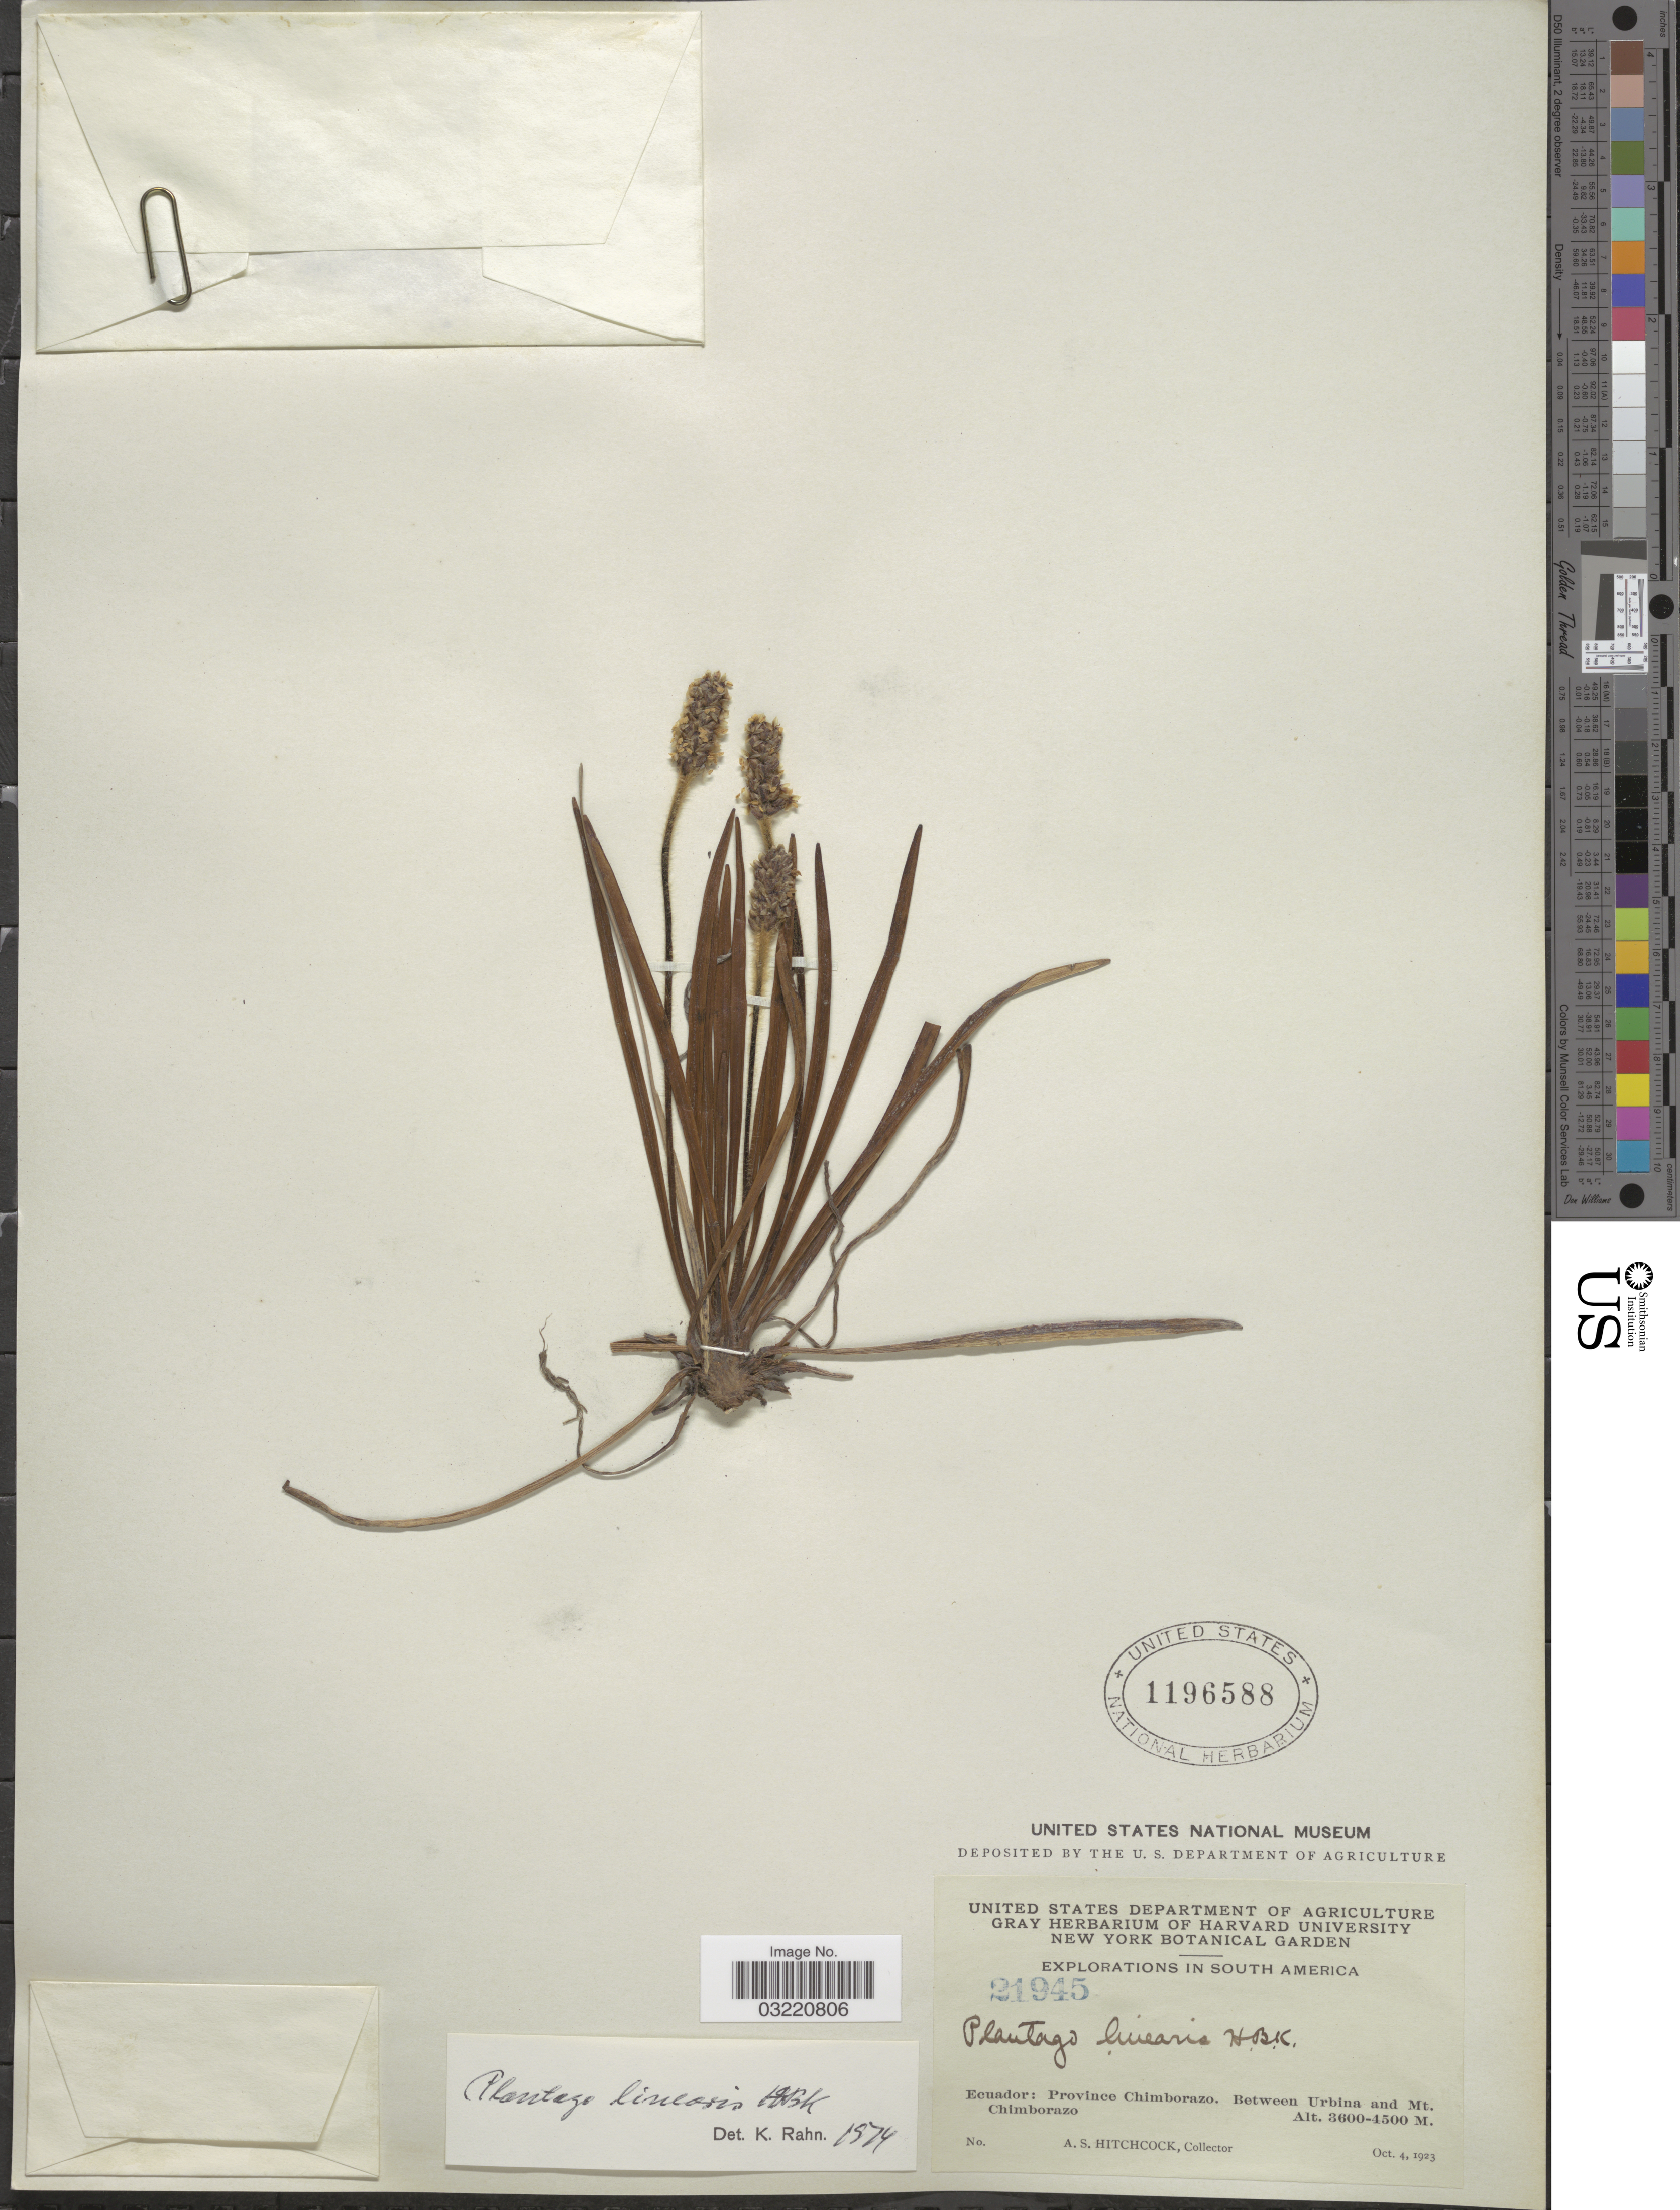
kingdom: Plantae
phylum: Tracheophyta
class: Magnoliopsida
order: Lamiales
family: Plantaginaceae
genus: Plantago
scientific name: Plantago linearis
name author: Kunth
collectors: A. S. Hitchcock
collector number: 21945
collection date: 1923-10-04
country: Ecuador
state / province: Chimborazo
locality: Between Urbina and Mt. Chimborazo.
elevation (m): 3600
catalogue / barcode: US 1196588